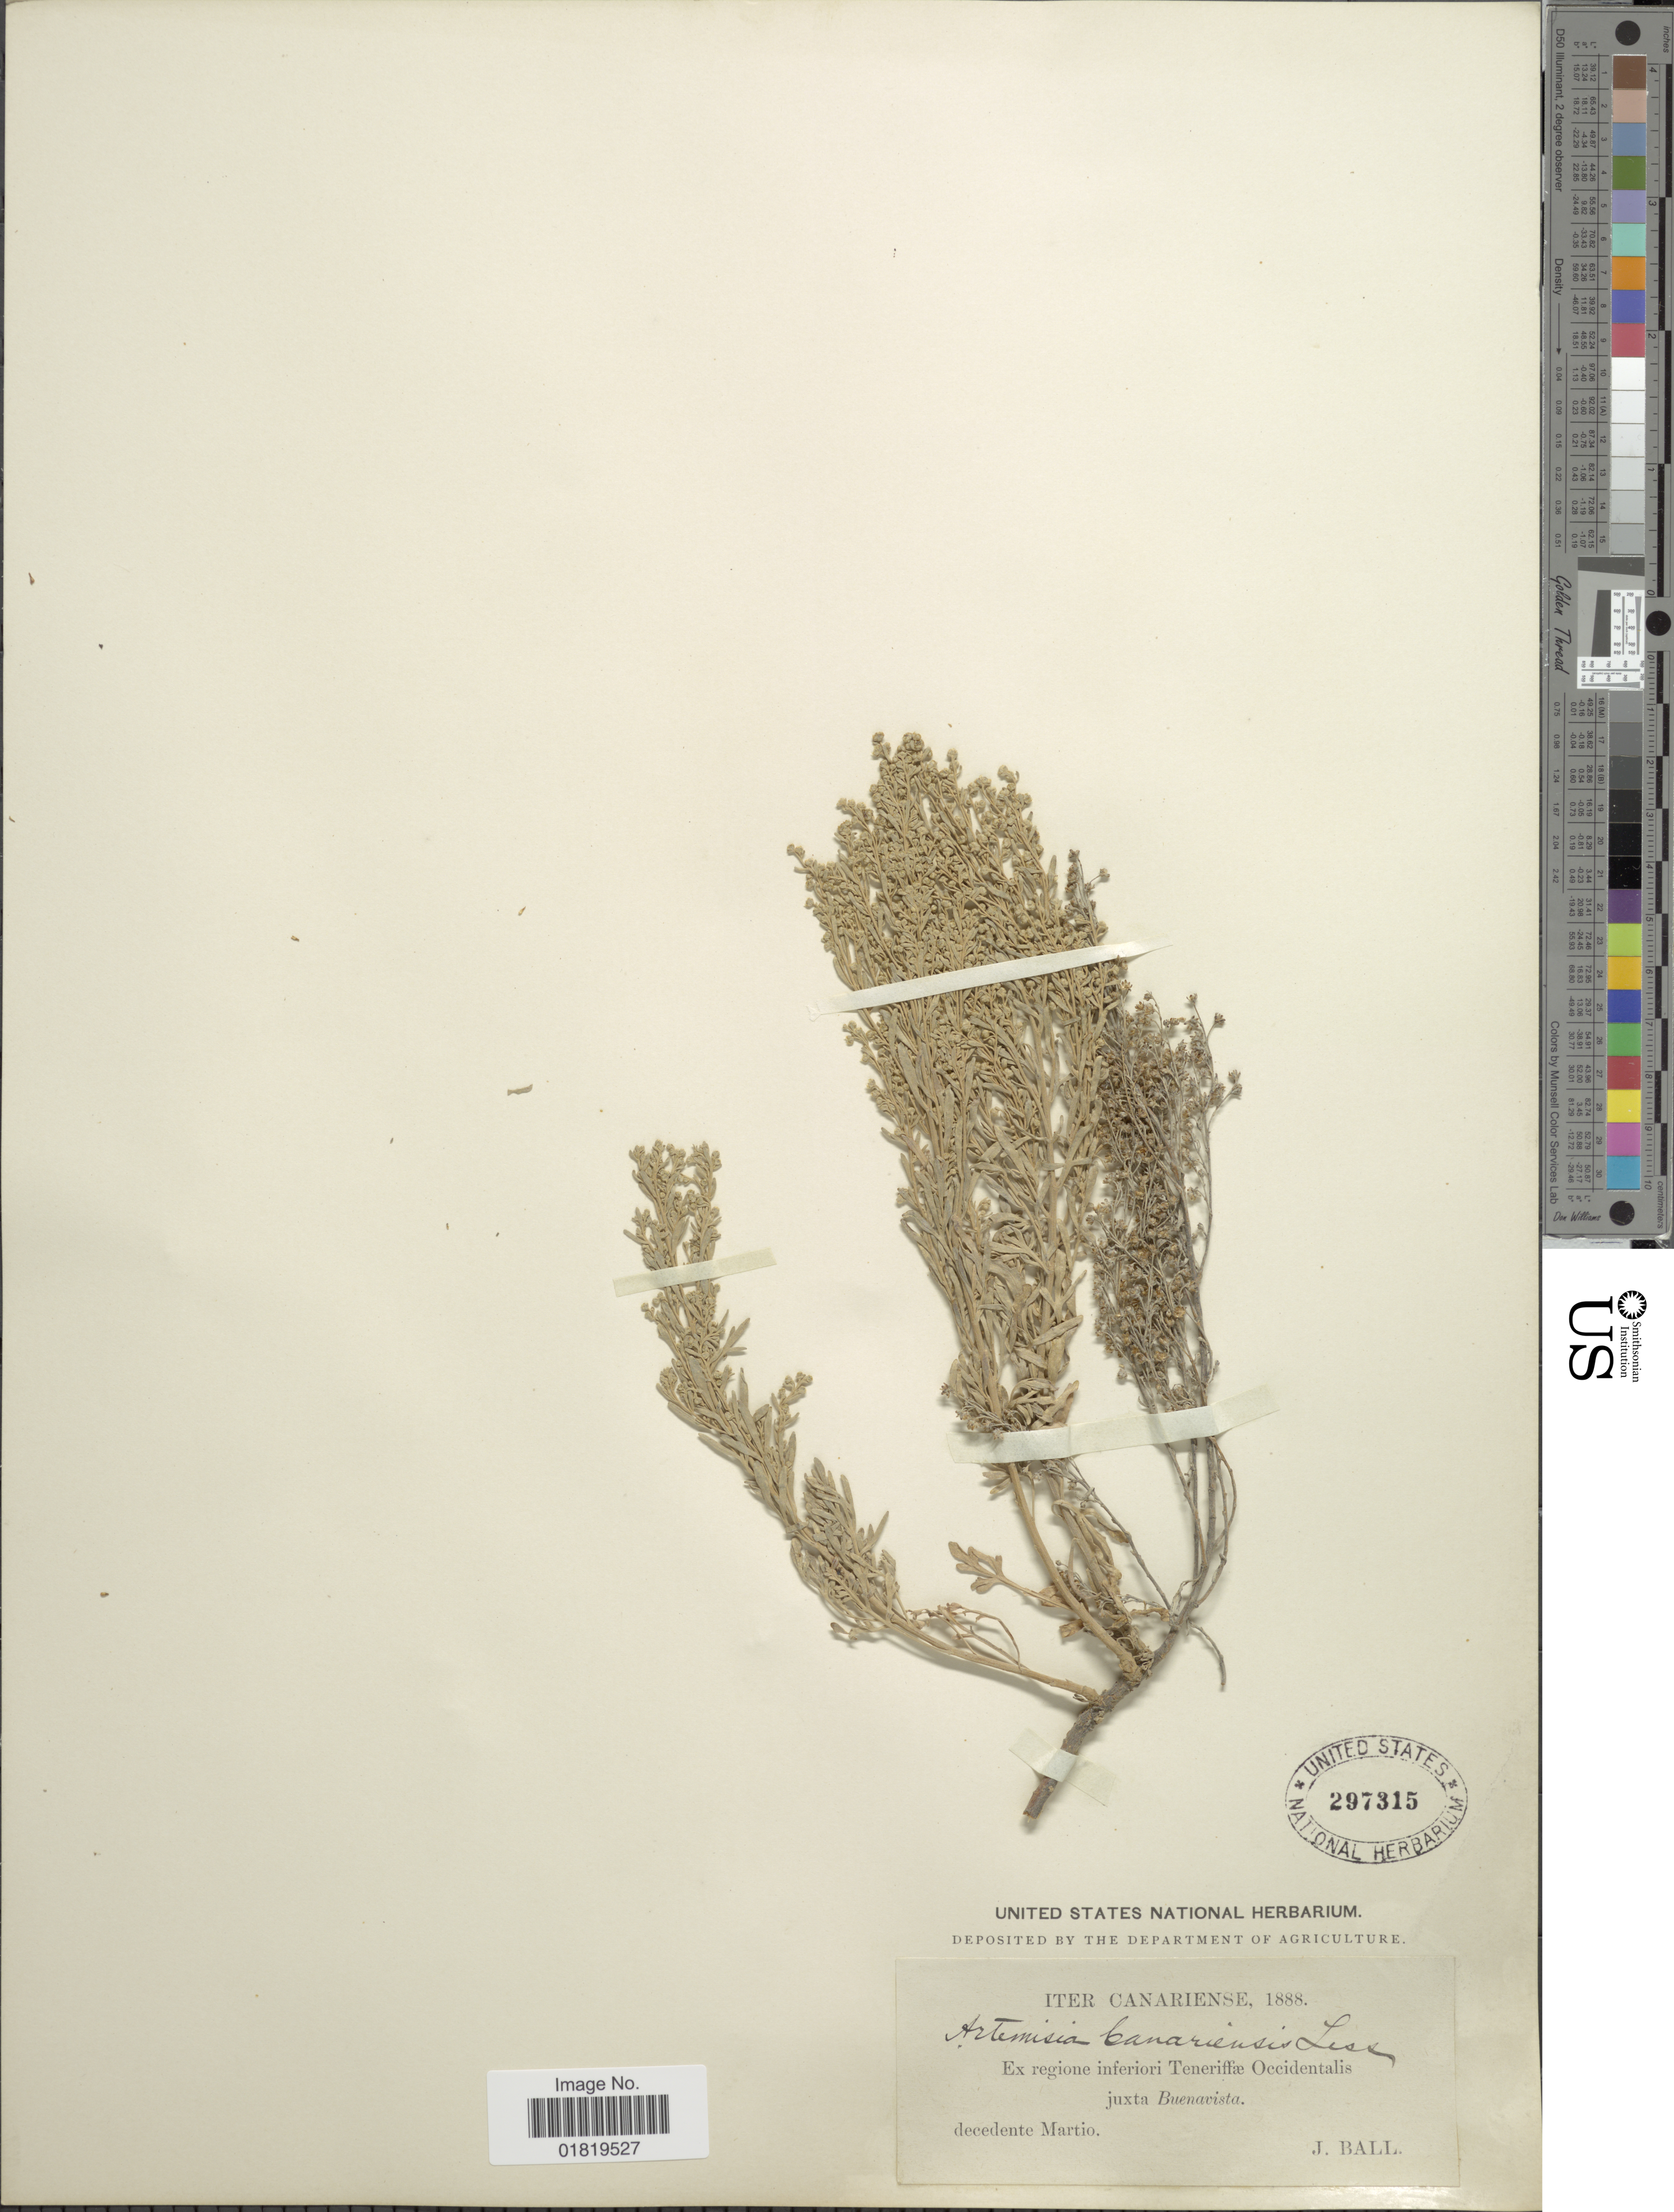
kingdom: Plantae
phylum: Tracheophyta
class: Magnoliopsida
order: Asterales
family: Asteraceae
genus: Artemisia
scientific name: Artemisia canariensis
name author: Less.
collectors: J. Ball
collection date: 1888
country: Spain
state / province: Canarias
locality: Inferiori Teneriffae Occidentalis, juxta Buenavista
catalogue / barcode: US 297315